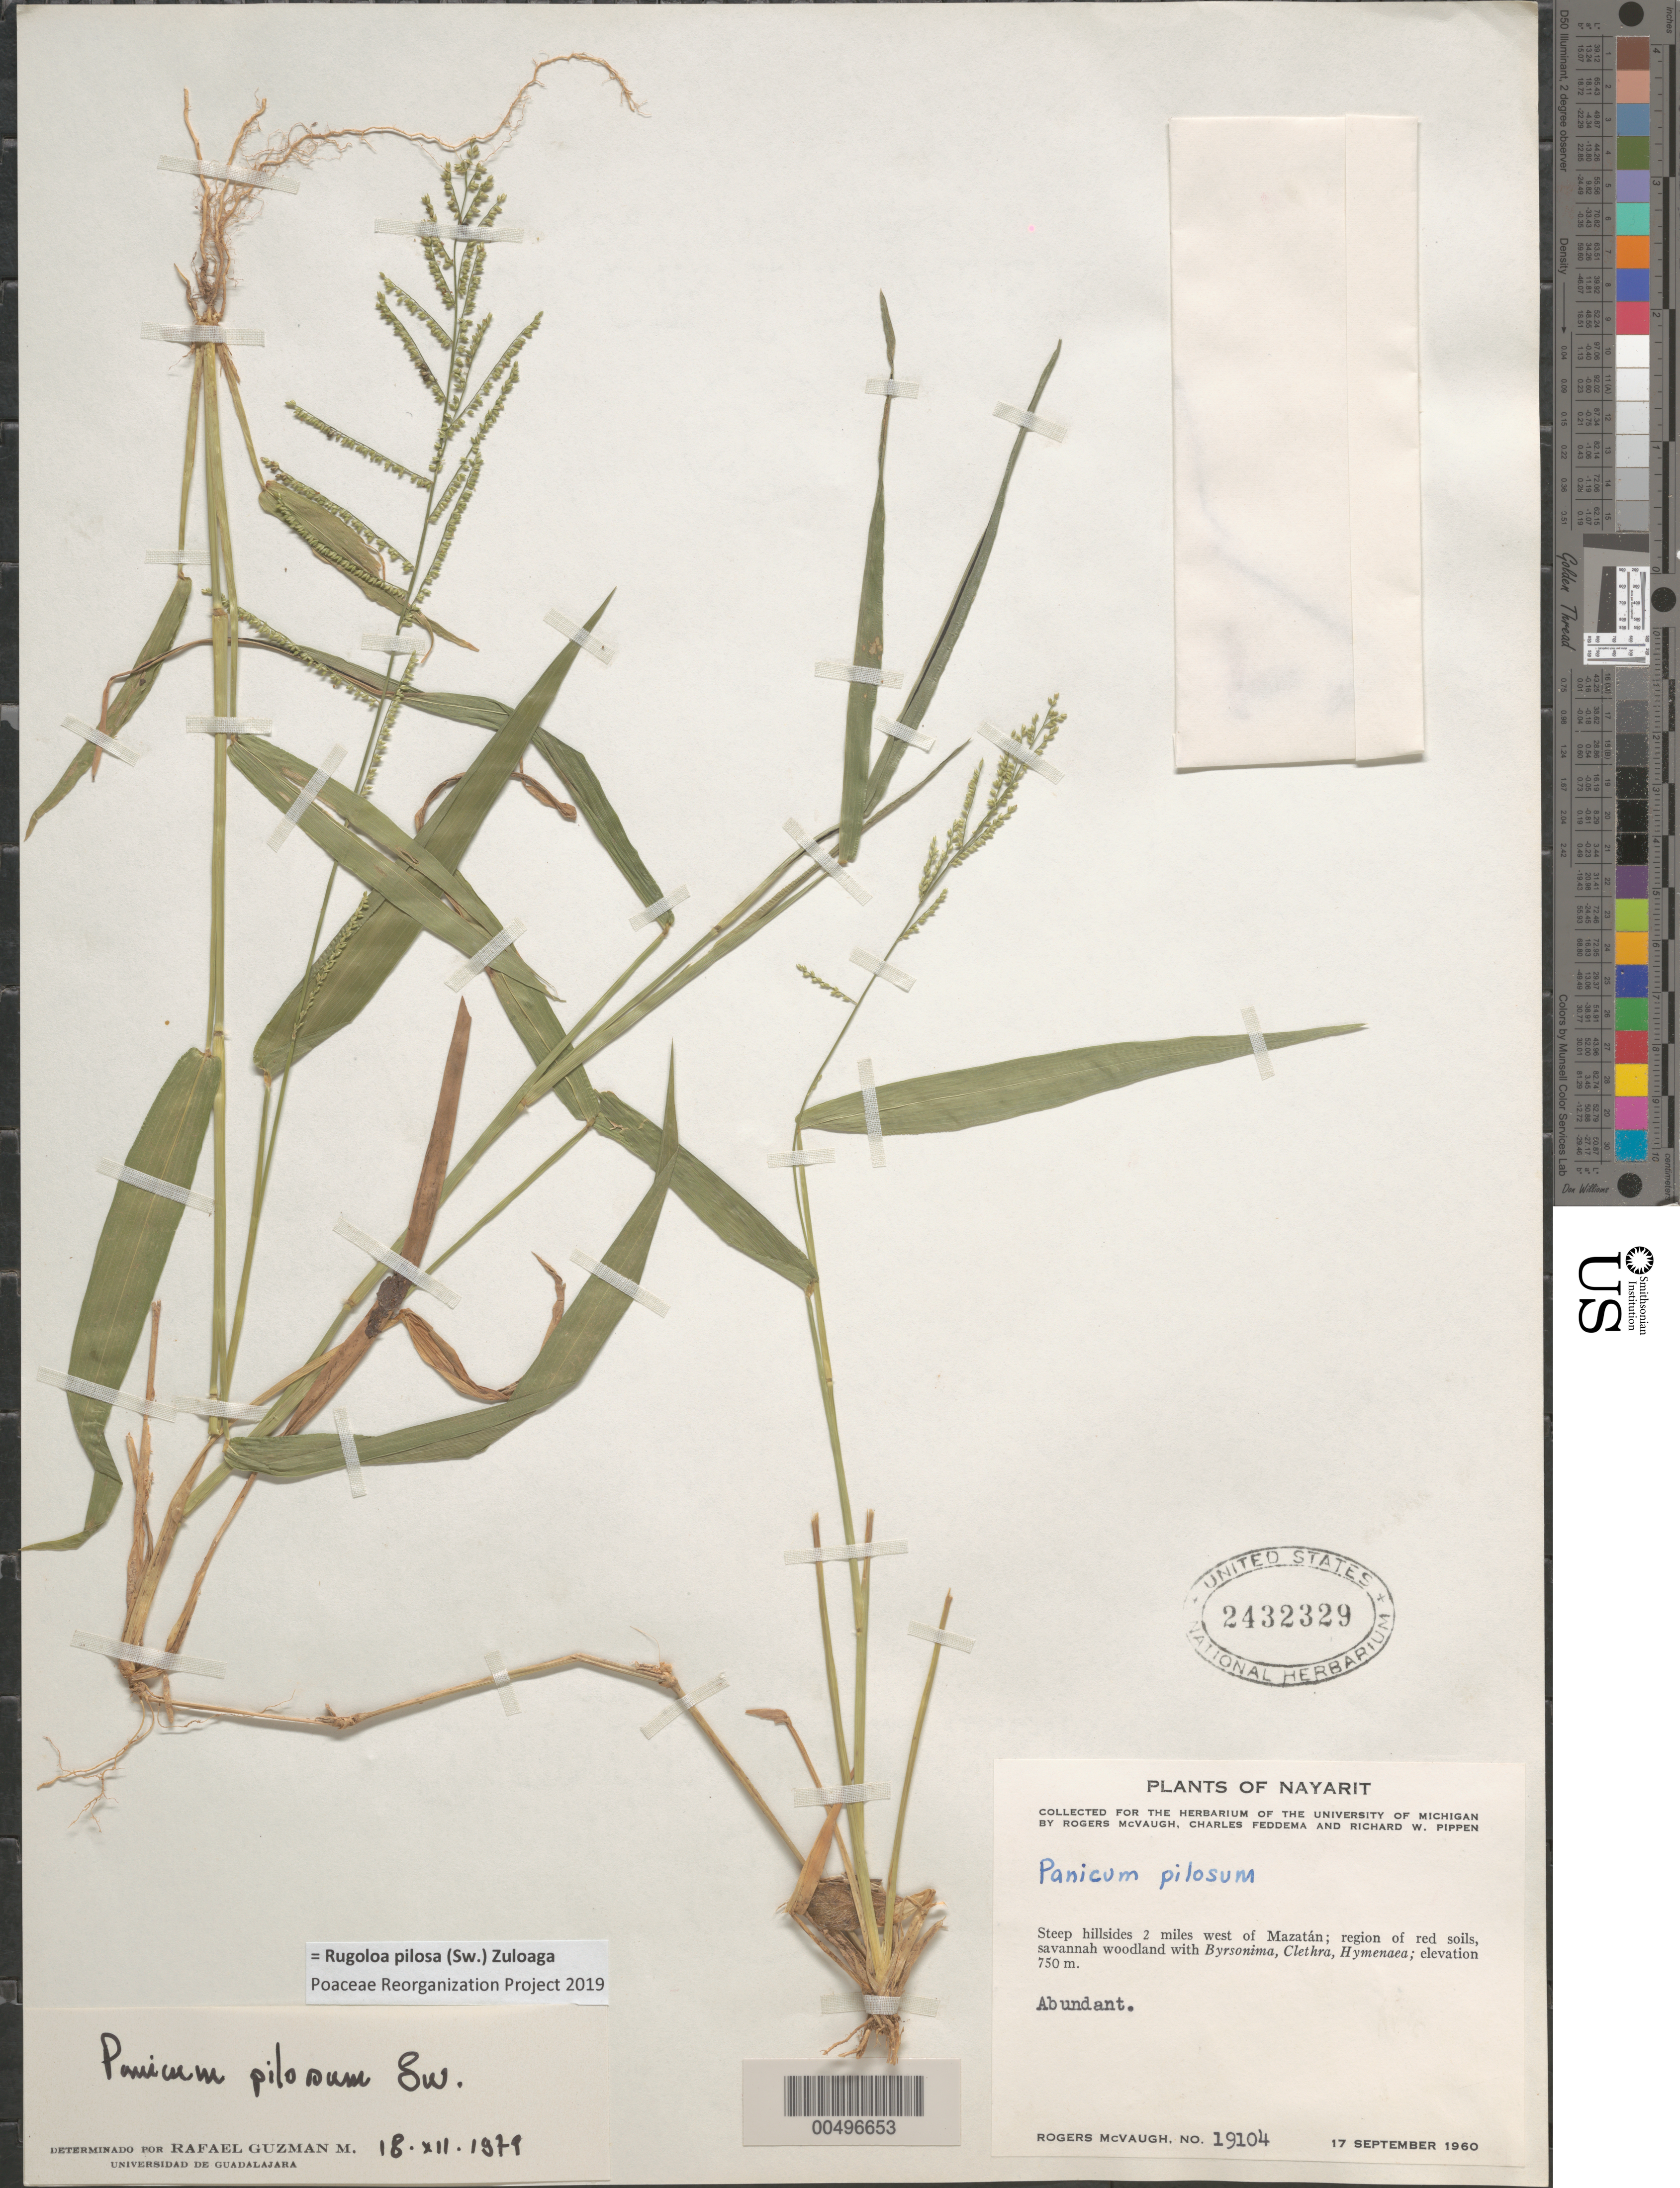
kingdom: Plantae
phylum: Tracheophyta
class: Liliopsida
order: Poales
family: Poaceae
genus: Panicum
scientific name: Panicum pilosum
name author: Sw.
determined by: Guzman-M., R.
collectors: R. McVaugh, C. Feddema & R. W. Pippen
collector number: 19104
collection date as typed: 17 Sep 1960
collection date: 1960-09-17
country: Mexico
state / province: Nayarit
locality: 2 mi W of Mazatlán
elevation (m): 750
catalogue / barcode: US 2432329